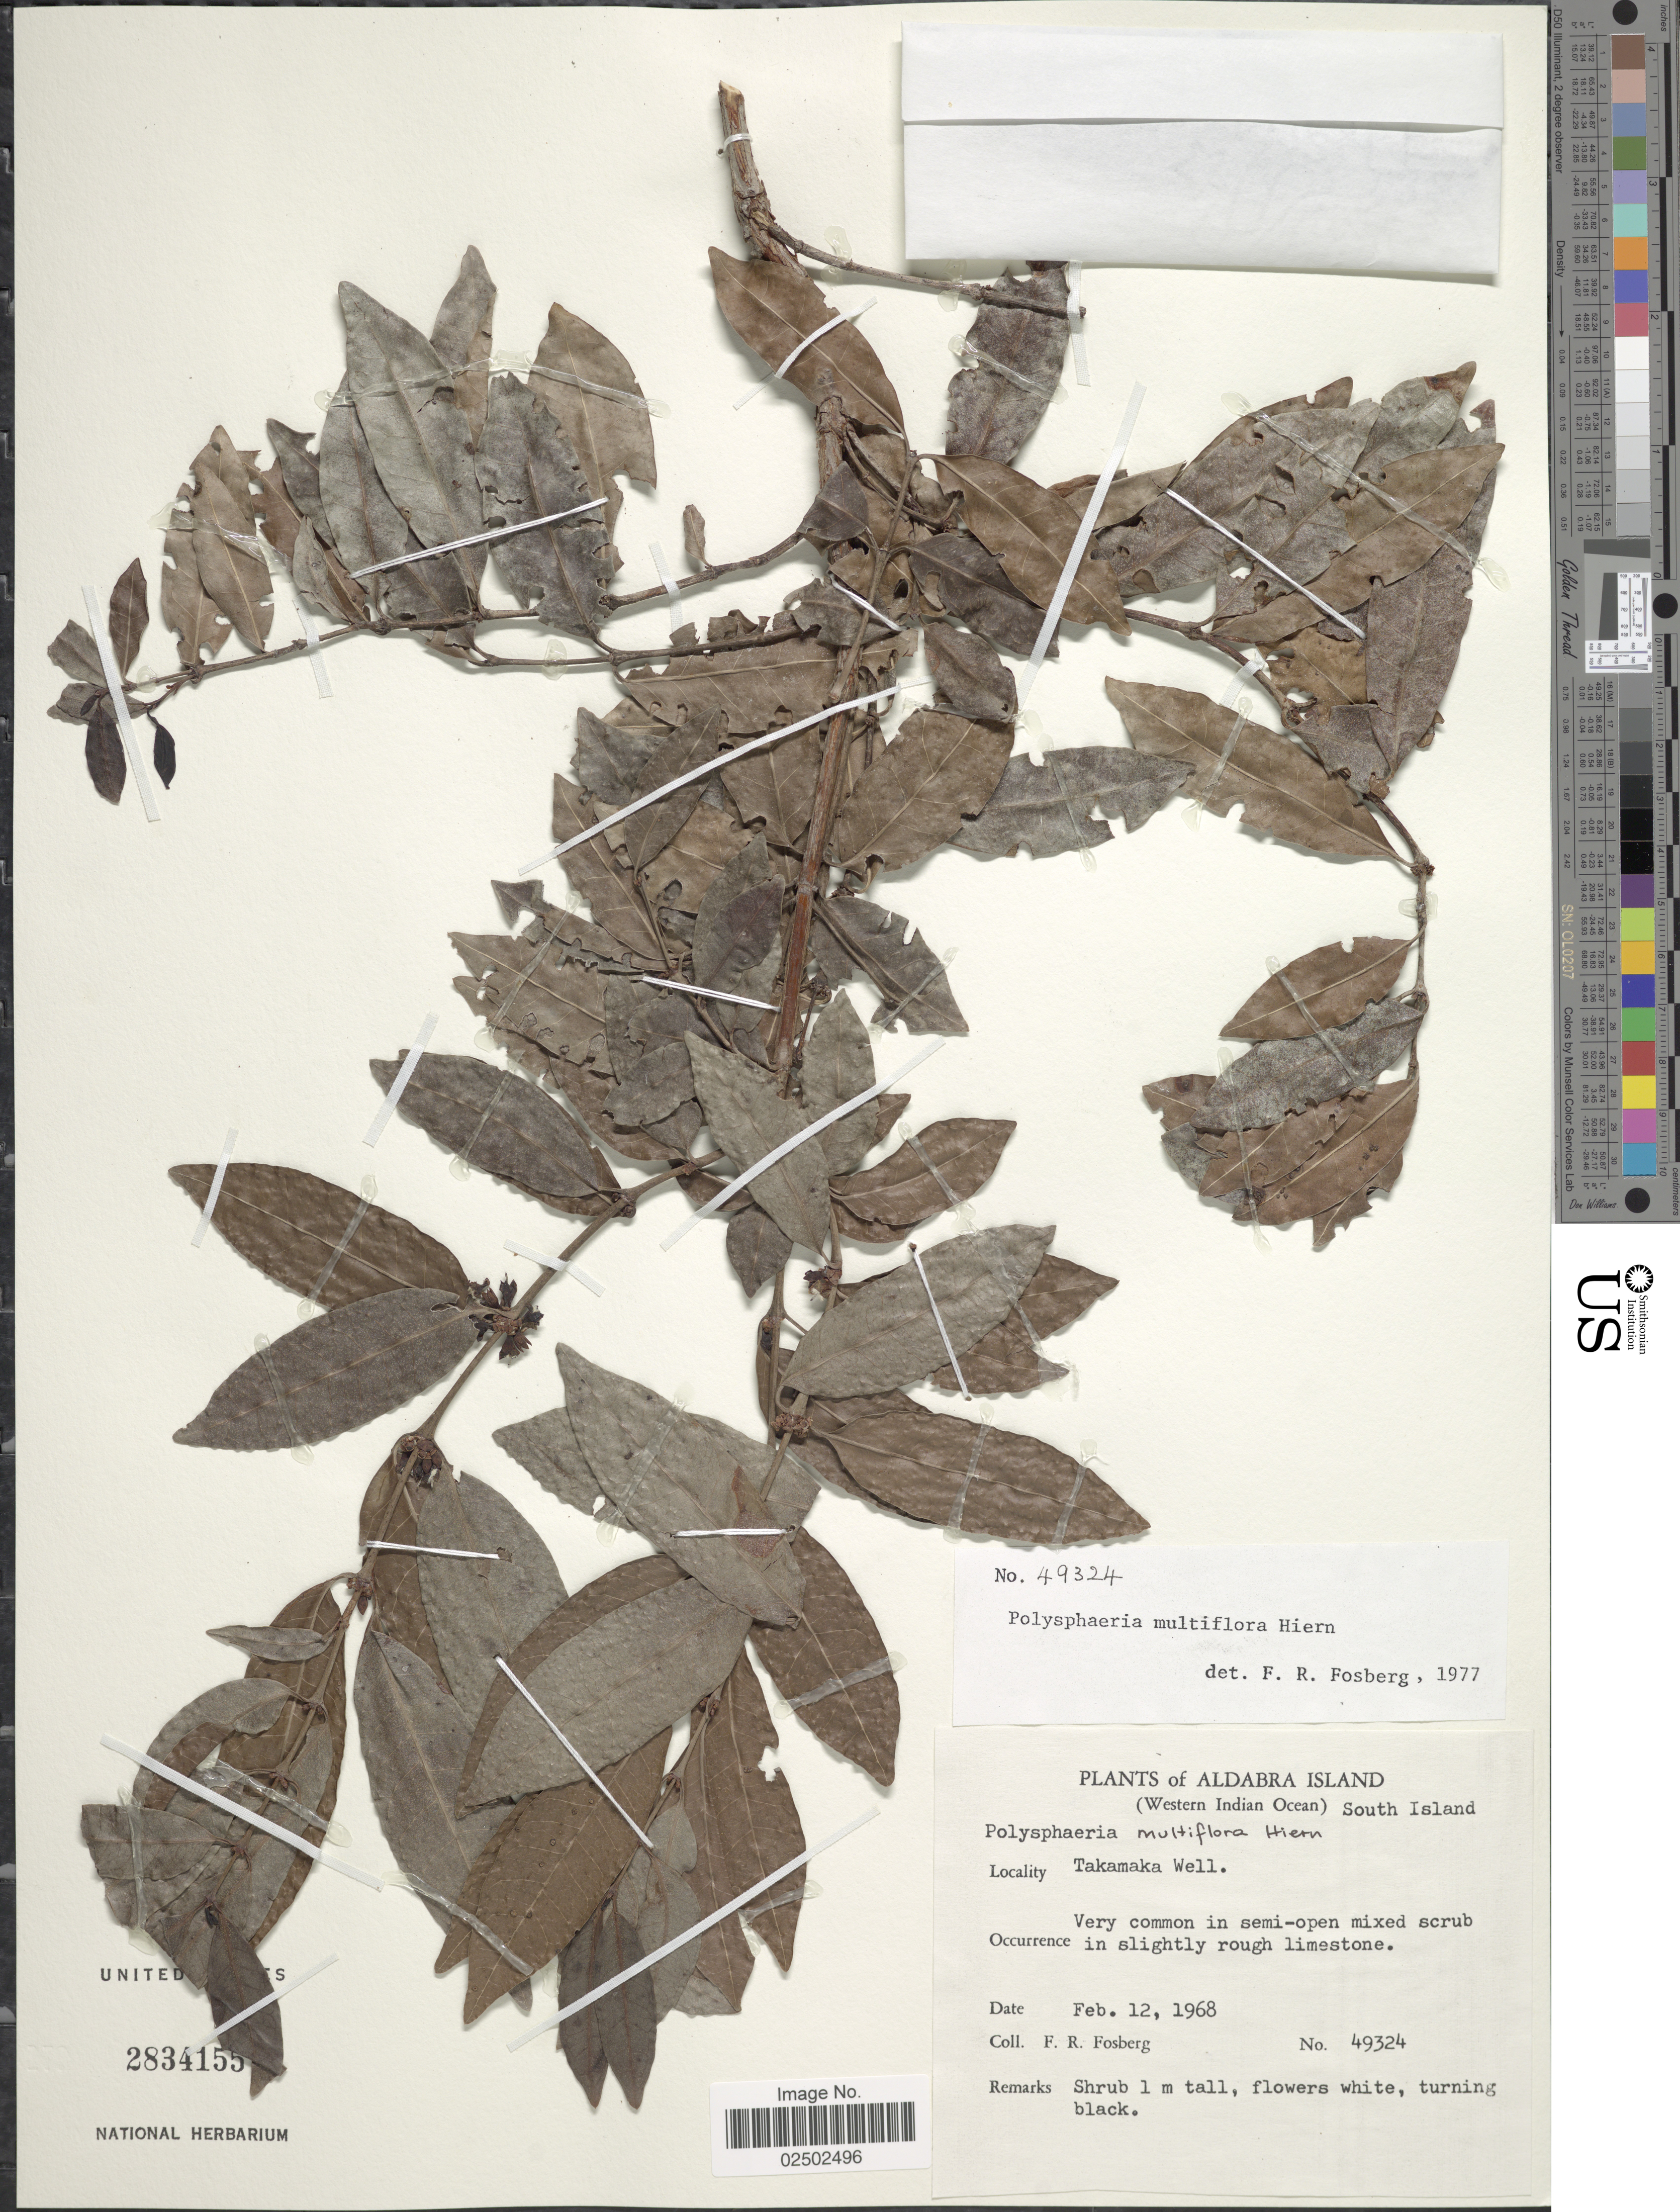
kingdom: Plantae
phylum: Tracheophyta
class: Magnoliopsida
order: Gentianales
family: Rubiaceae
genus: Polysphaeria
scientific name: Polysphaeria multiflora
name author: Hiern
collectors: F. R. Fosberg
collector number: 49324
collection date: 1968-02-12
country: Seychelles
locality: Aldabra Island. (Western Indian Ocean) South Island. Takamaka Well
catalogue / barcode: US 2834155